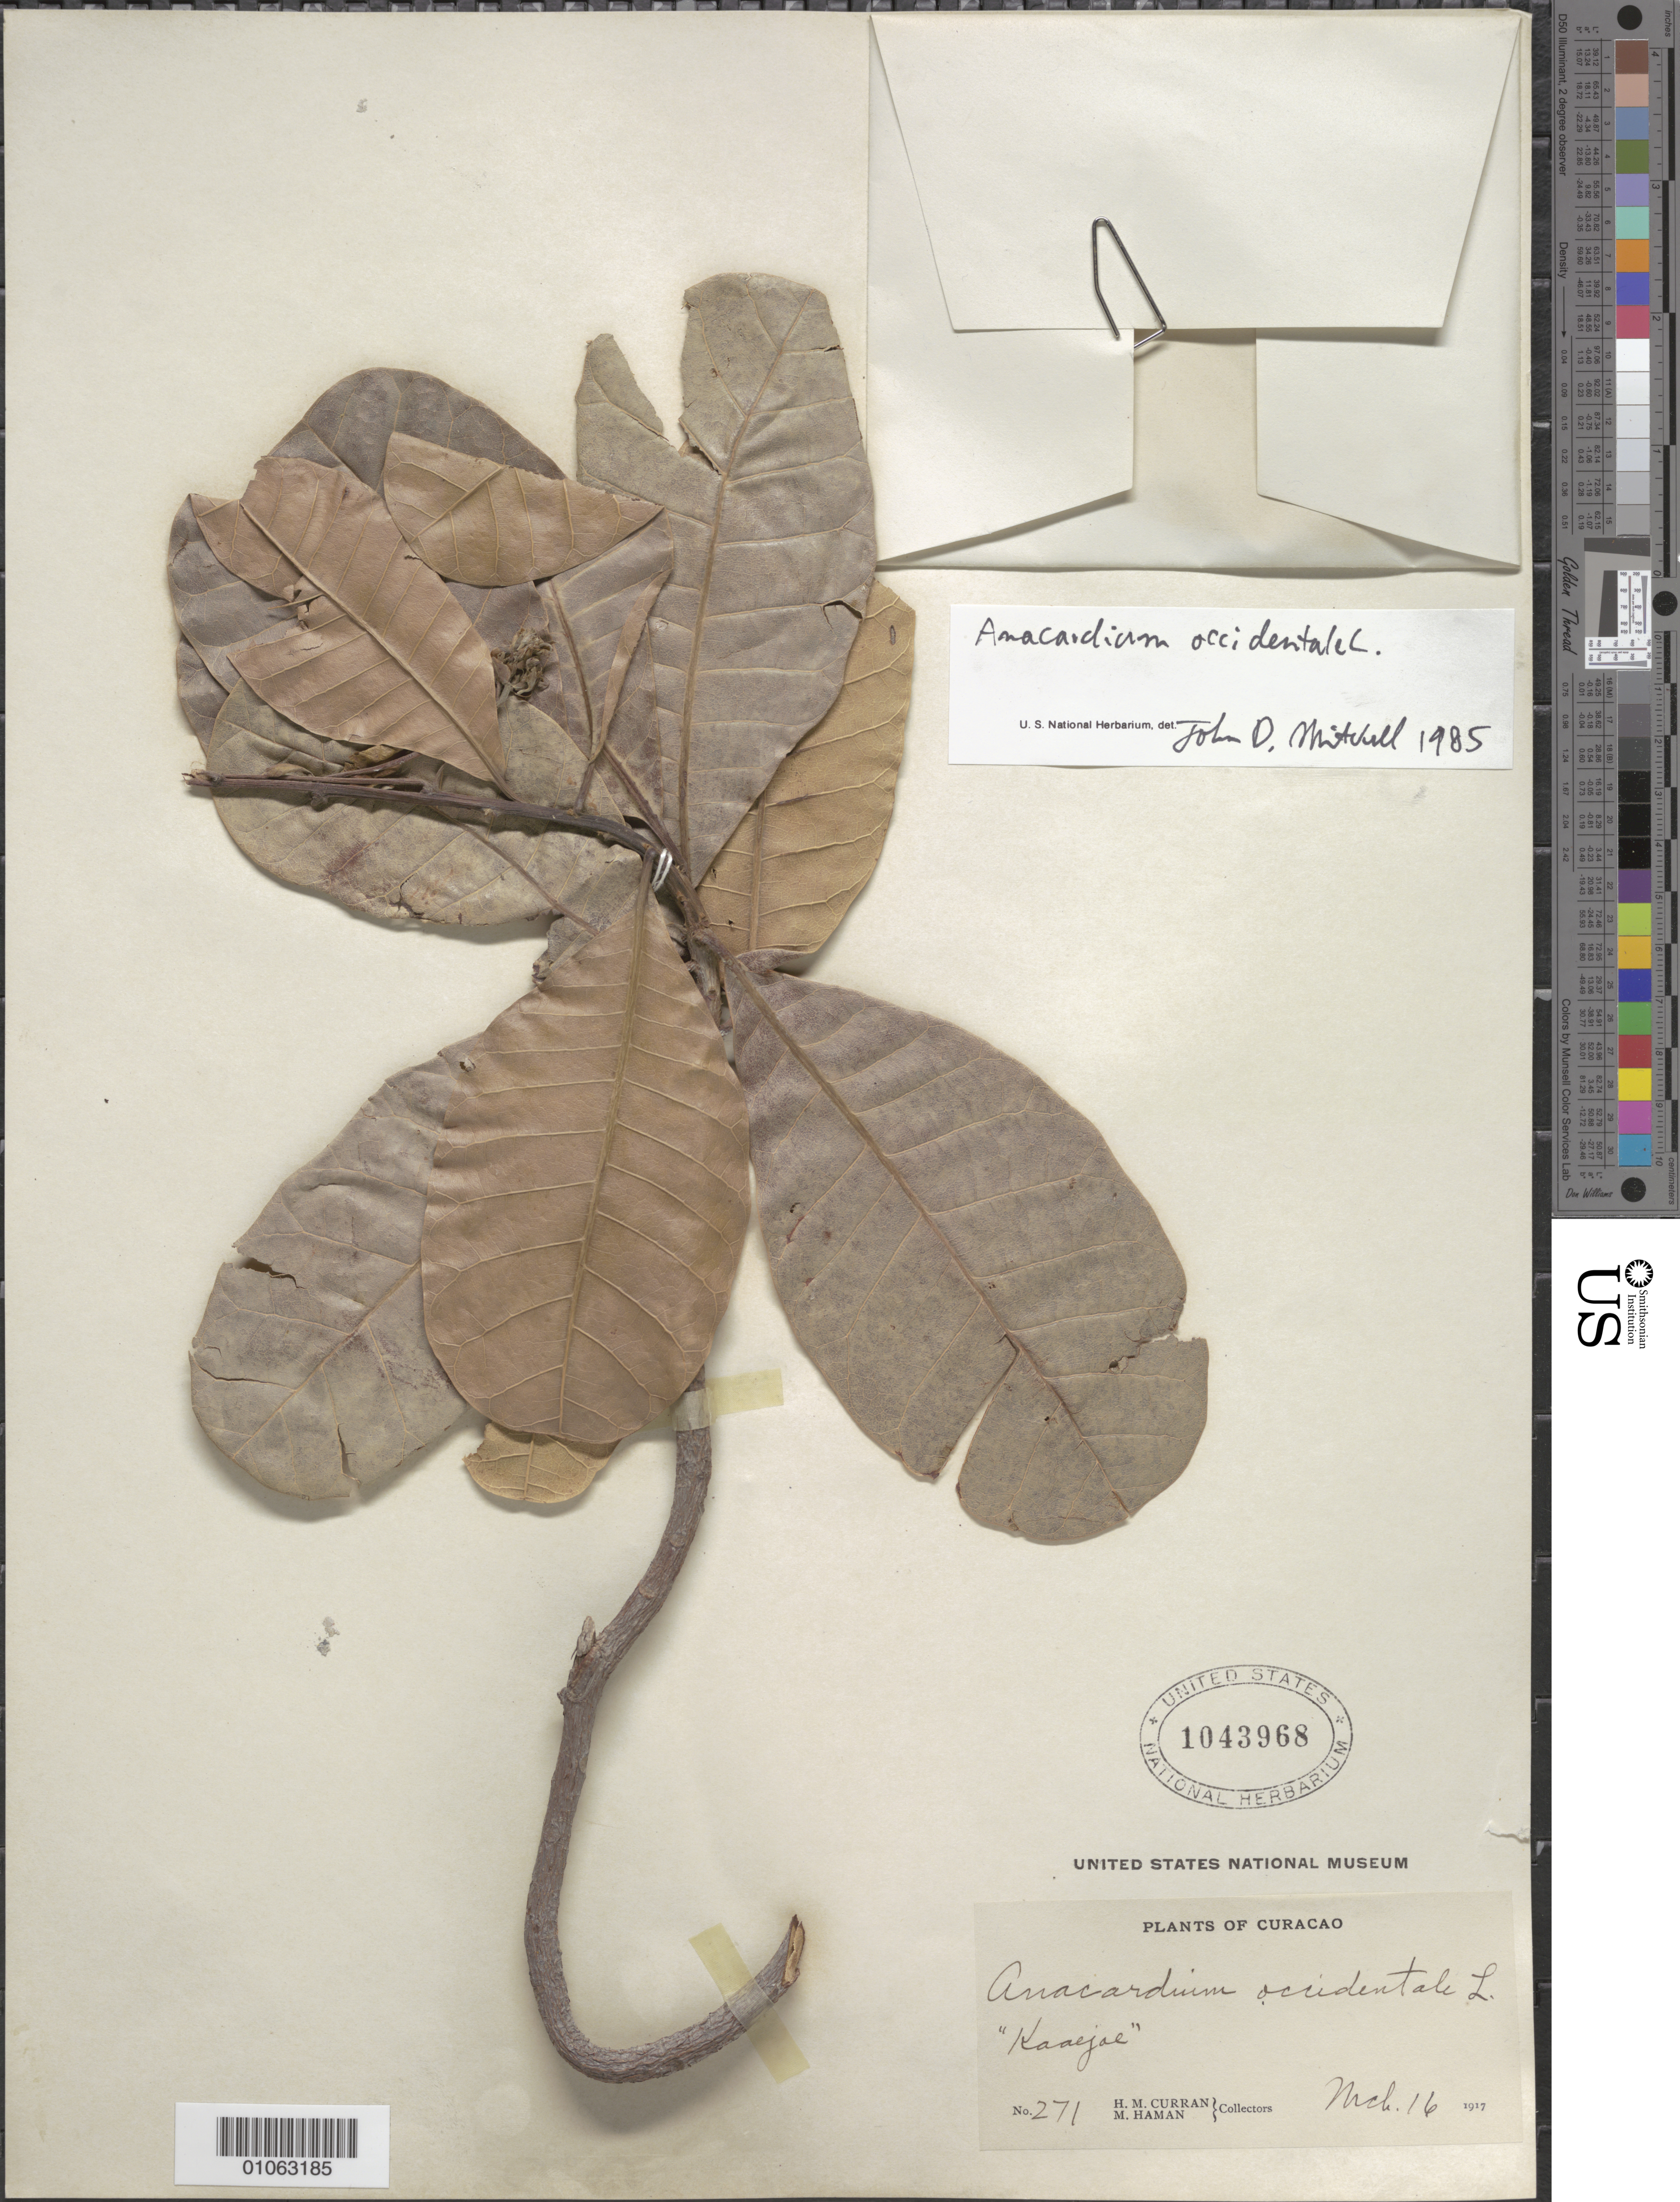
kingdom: Plantae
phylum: Tracheophyta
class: Magnoliopsida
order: Sapindales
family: Anacardiaceae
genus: Anacardium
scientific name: Anacardium occidentale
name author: L.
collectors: H. M. Curran & M. Haman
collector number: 271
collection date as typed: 16 Mar 1917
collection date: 1917-03-16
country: Curaçao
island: Curaçao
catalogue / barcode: US 1043968